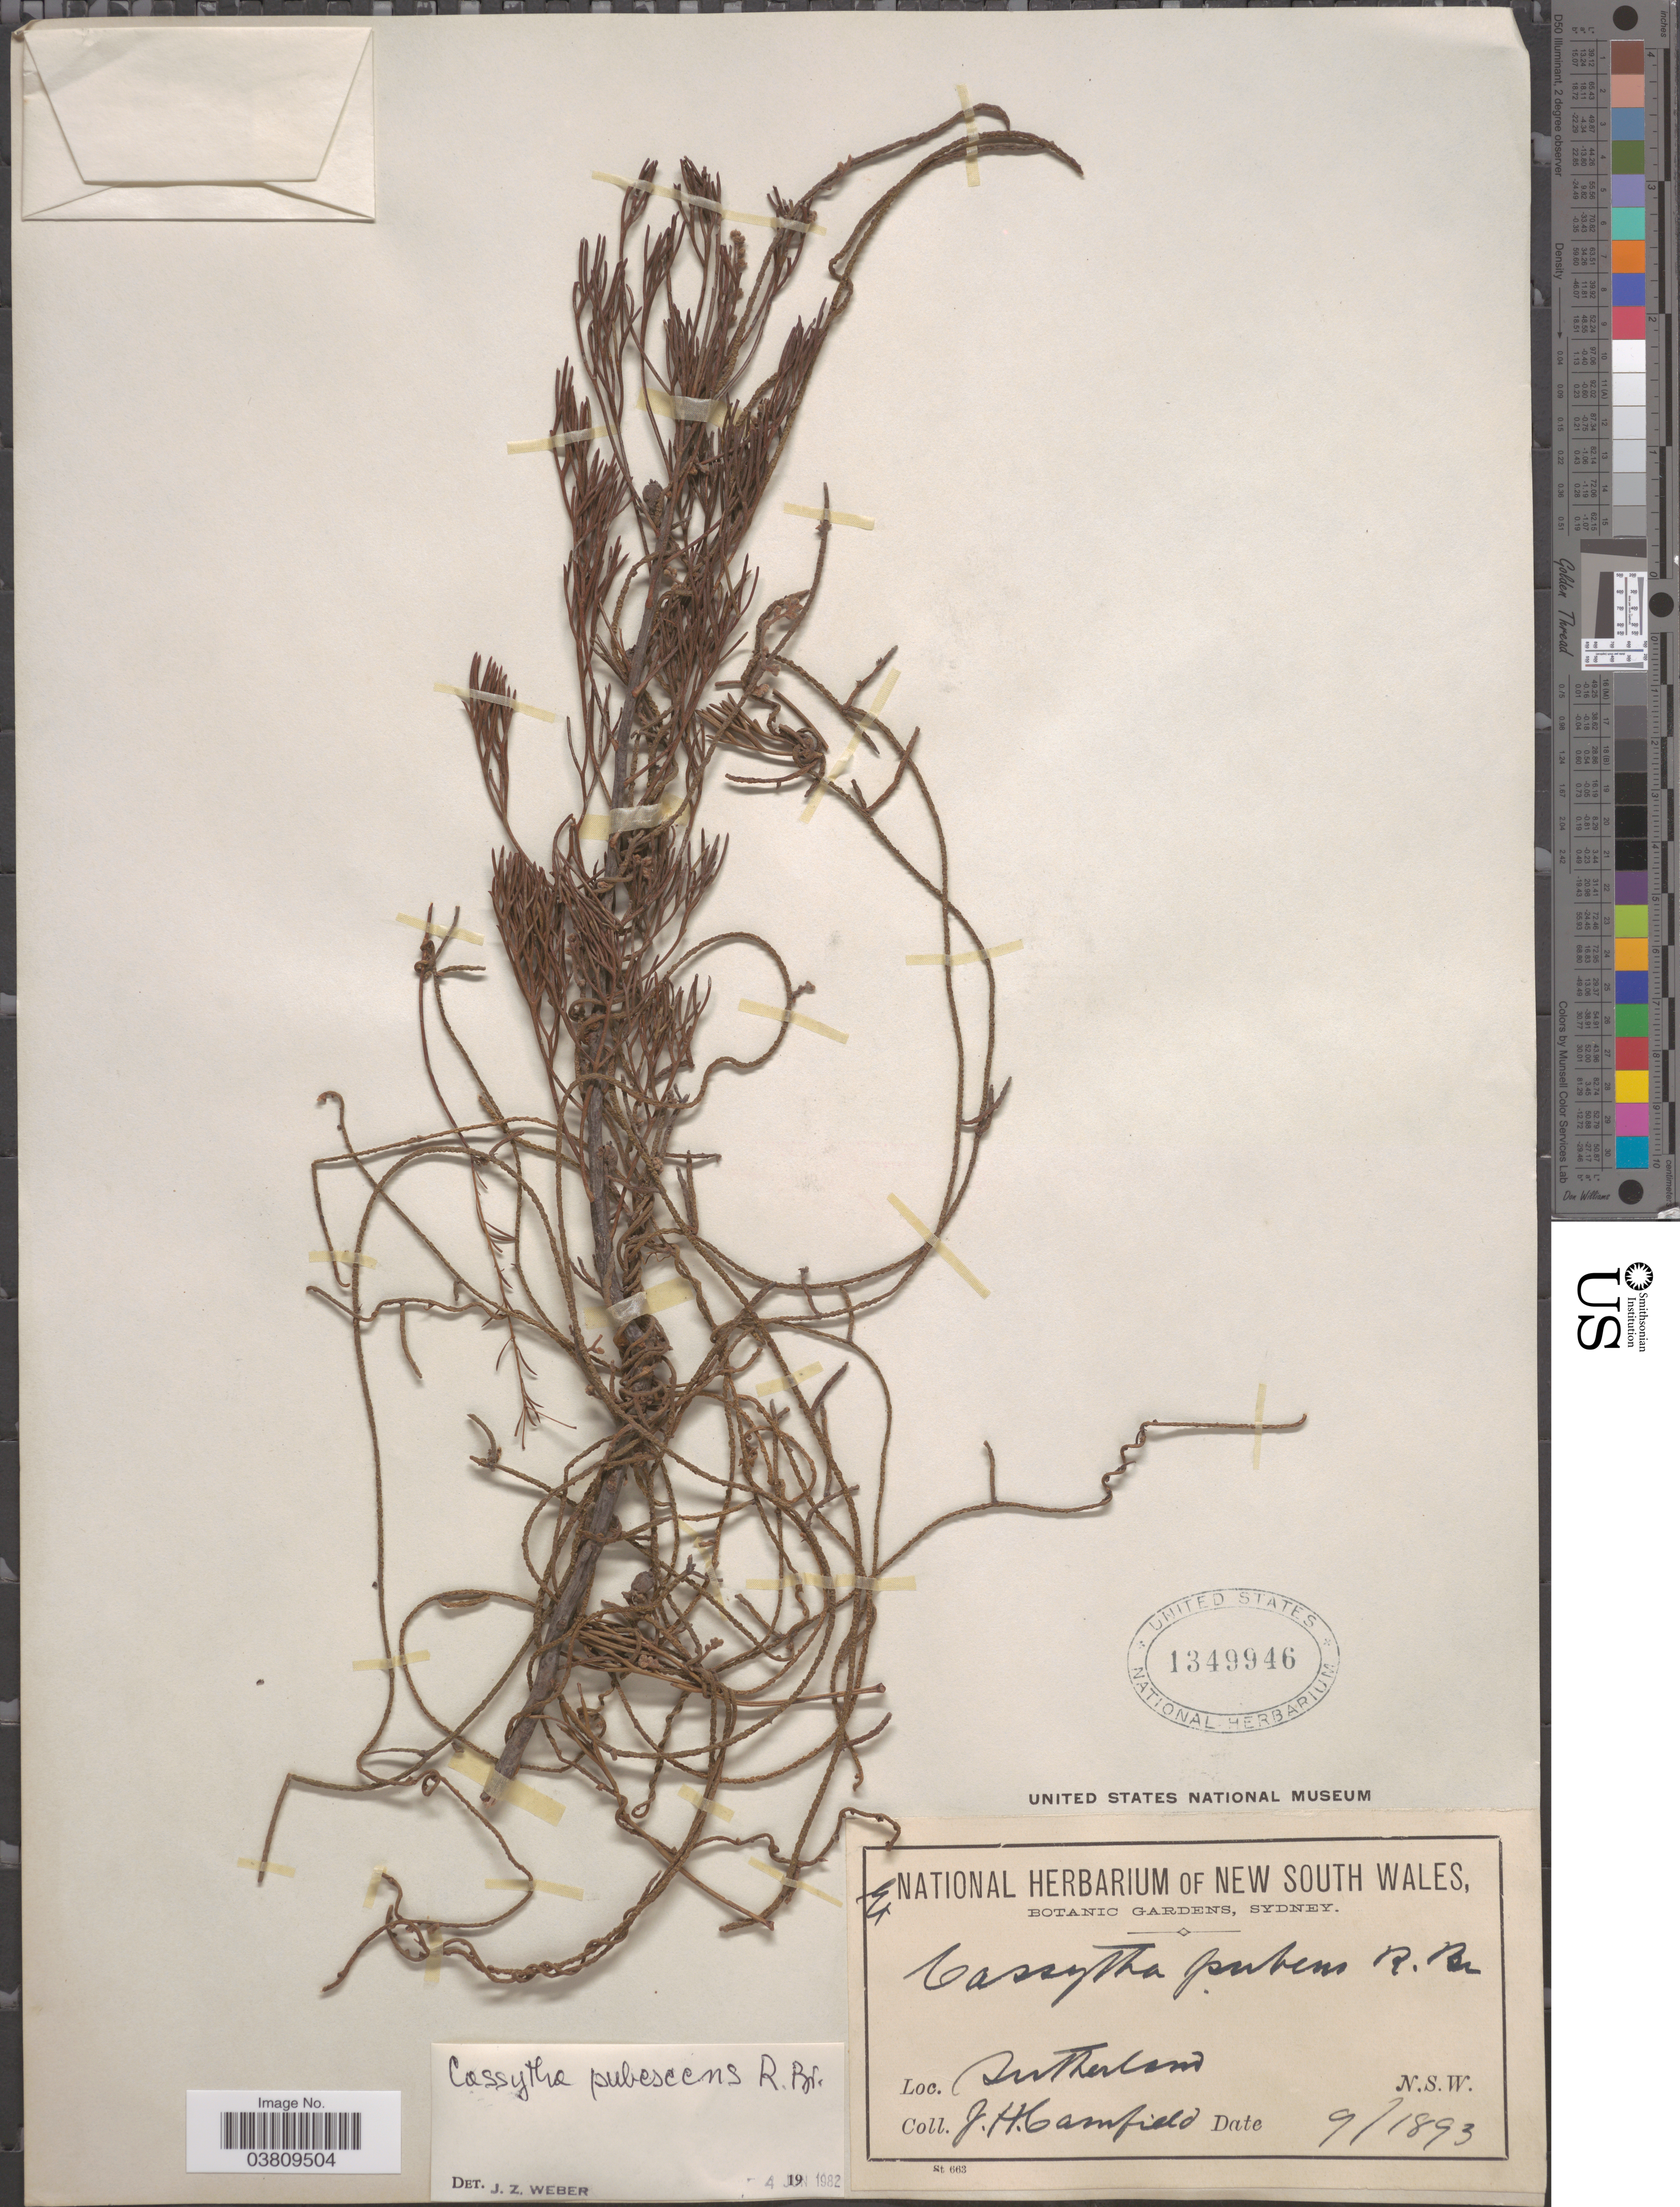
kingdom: Plantae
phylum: Tracheophyta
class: Magnoliopsida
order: Laurales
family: Lauraceae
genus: Cassytha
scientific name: Cassytha pubescens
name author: R. Br.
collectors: J. Camfield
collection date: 1893-09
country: Australia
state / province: New South Wales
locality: Sutherland.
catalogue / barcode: US 1349946